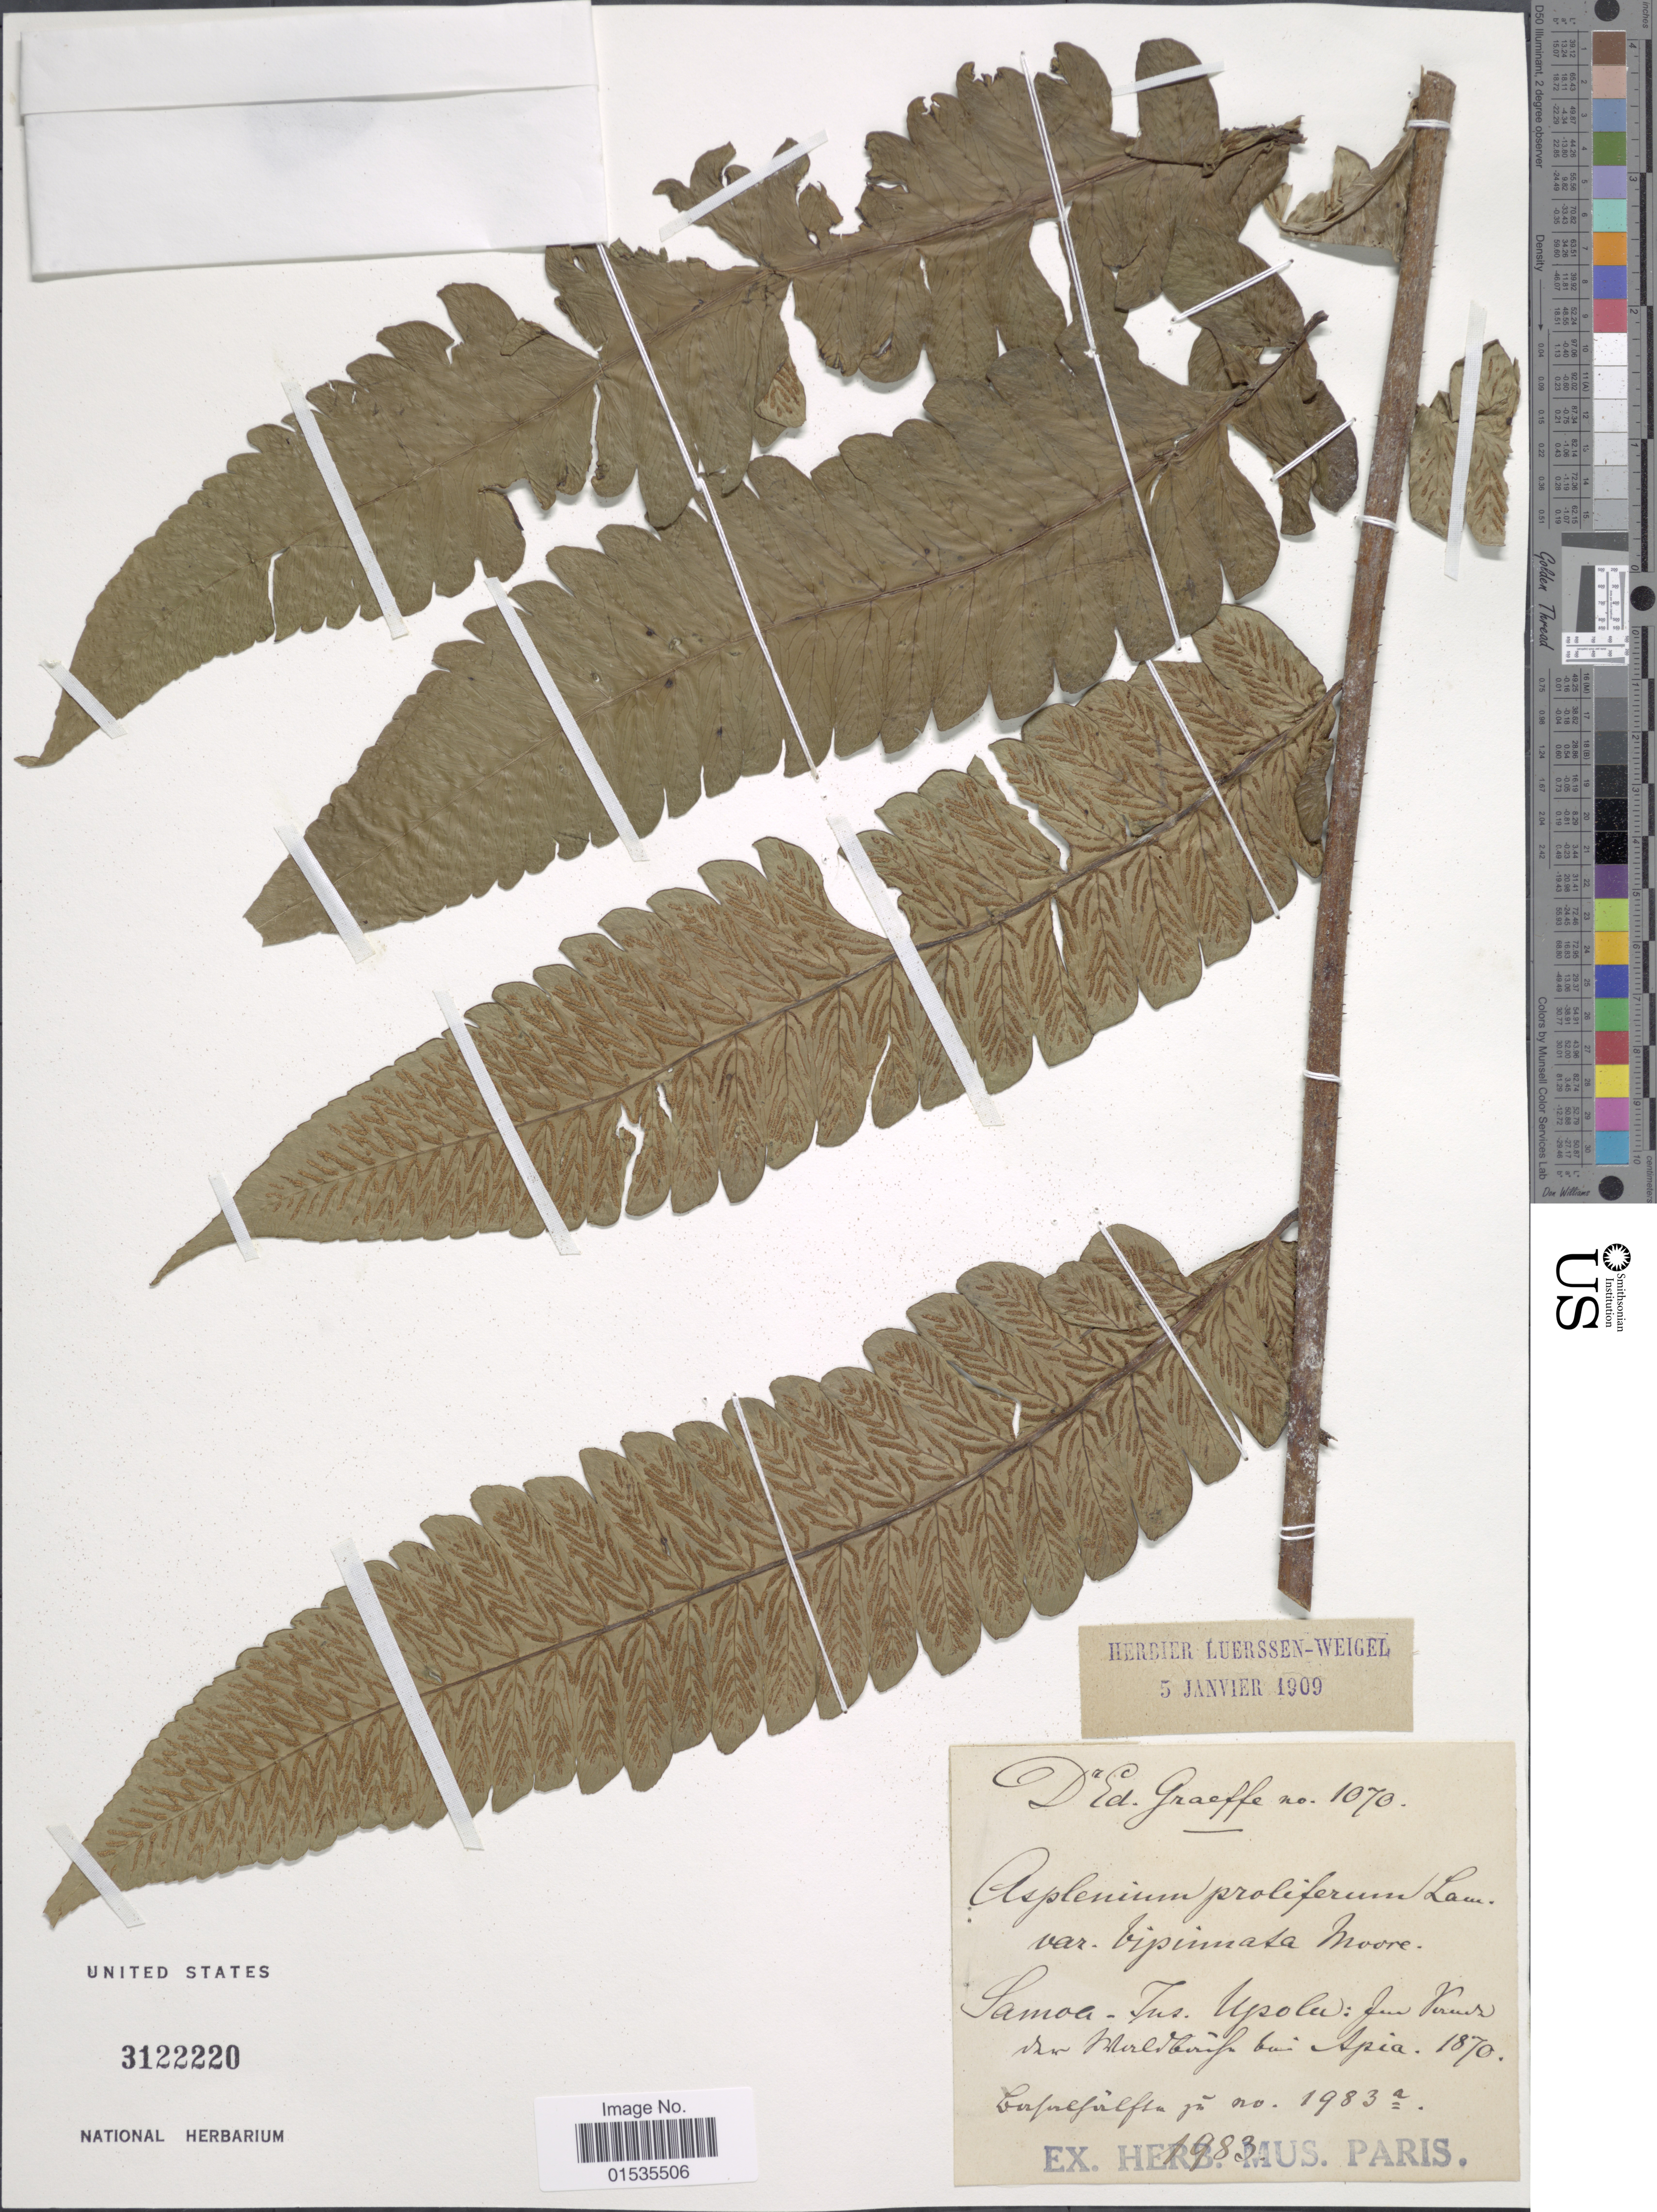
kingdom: Plantae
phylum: Tracheophyta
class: Polypodiopsida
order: Polypodiales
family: Athyriaceae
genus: Diplazium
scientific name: Diplazium proliferum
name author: (Lam.) Thouars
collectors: E. Graeffe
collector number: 1070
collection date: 1983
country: Samoa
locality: Upolu: Jus Veruz zw Blerlibirng bui Apia [interpreted]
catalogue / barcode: US 3122220